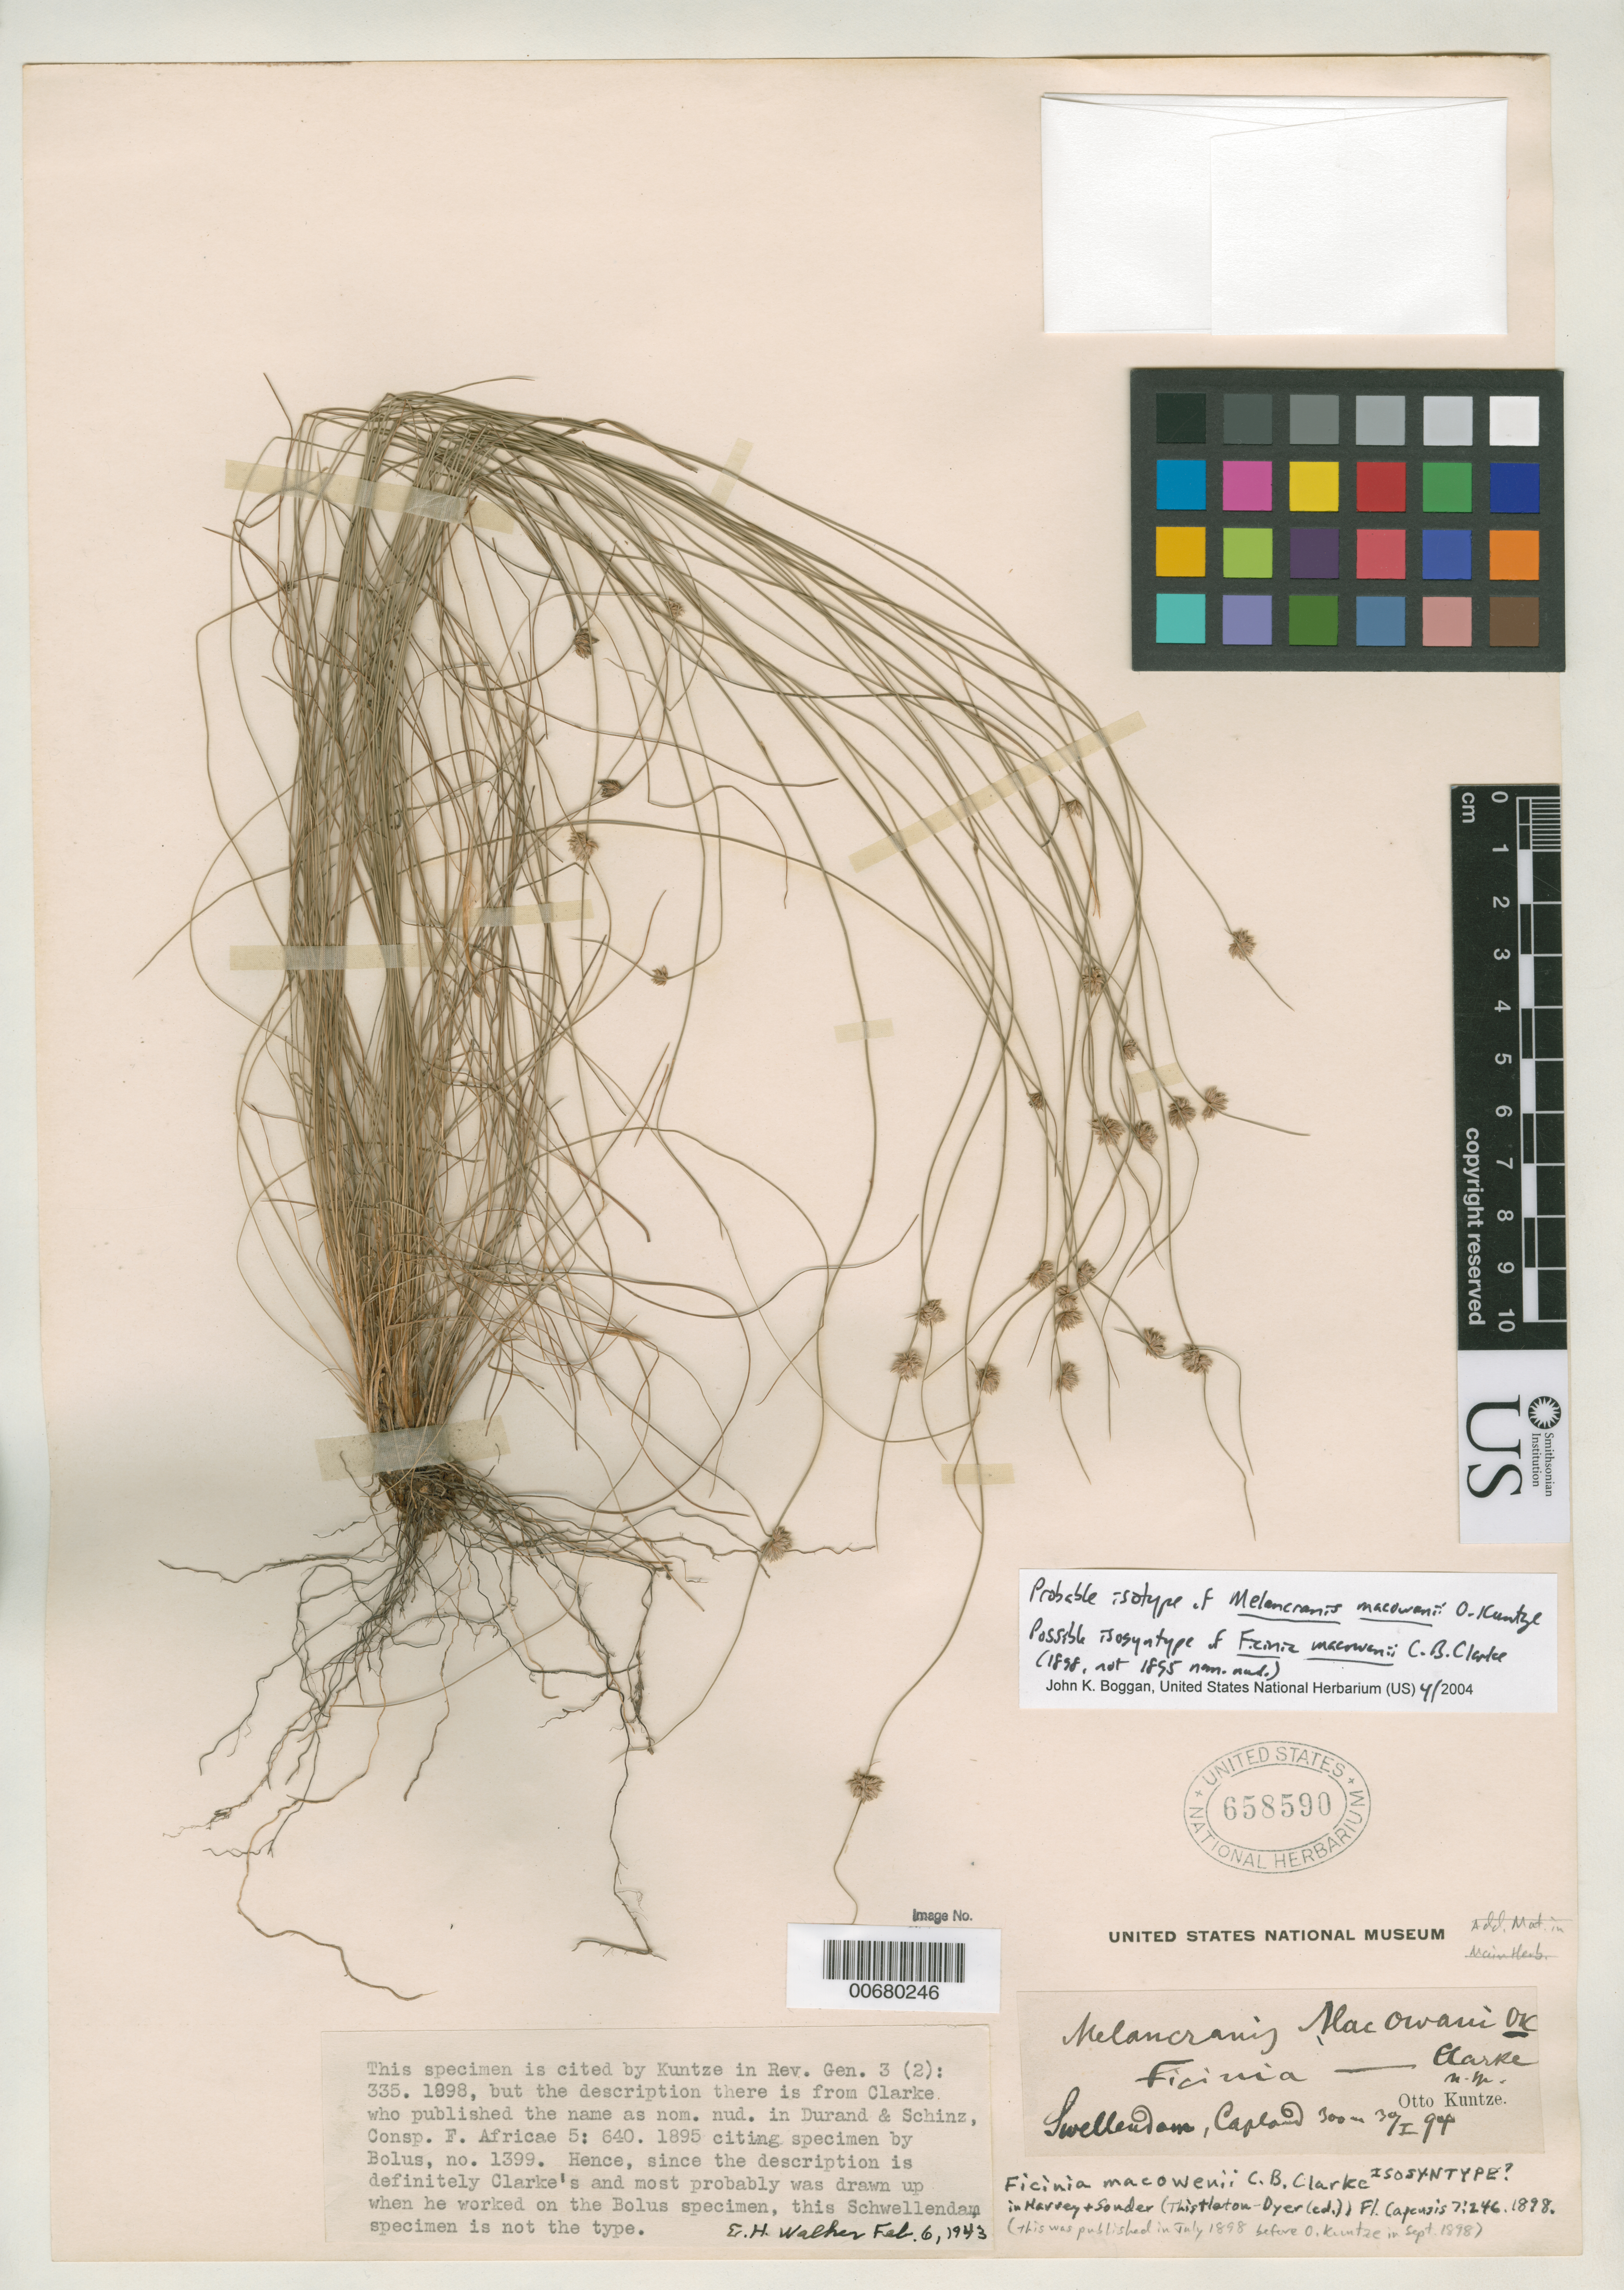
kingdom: Plantae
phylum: Tracheophyta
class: Liliopsida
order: Poales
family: Cyperaceae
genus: Ficinia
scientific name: Ficinia macowanii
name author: C.B. Clarke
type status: Possible Isosyntype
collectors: C.E.O. Kuntze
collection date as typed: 30 Jan 1894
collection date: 1894-01-30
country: South Africa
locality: Swellendam, Capland.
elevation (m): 300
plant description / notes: As "MacOwani". Syntype as cited in protologue is Kuntze 247.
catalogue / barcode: US 658590